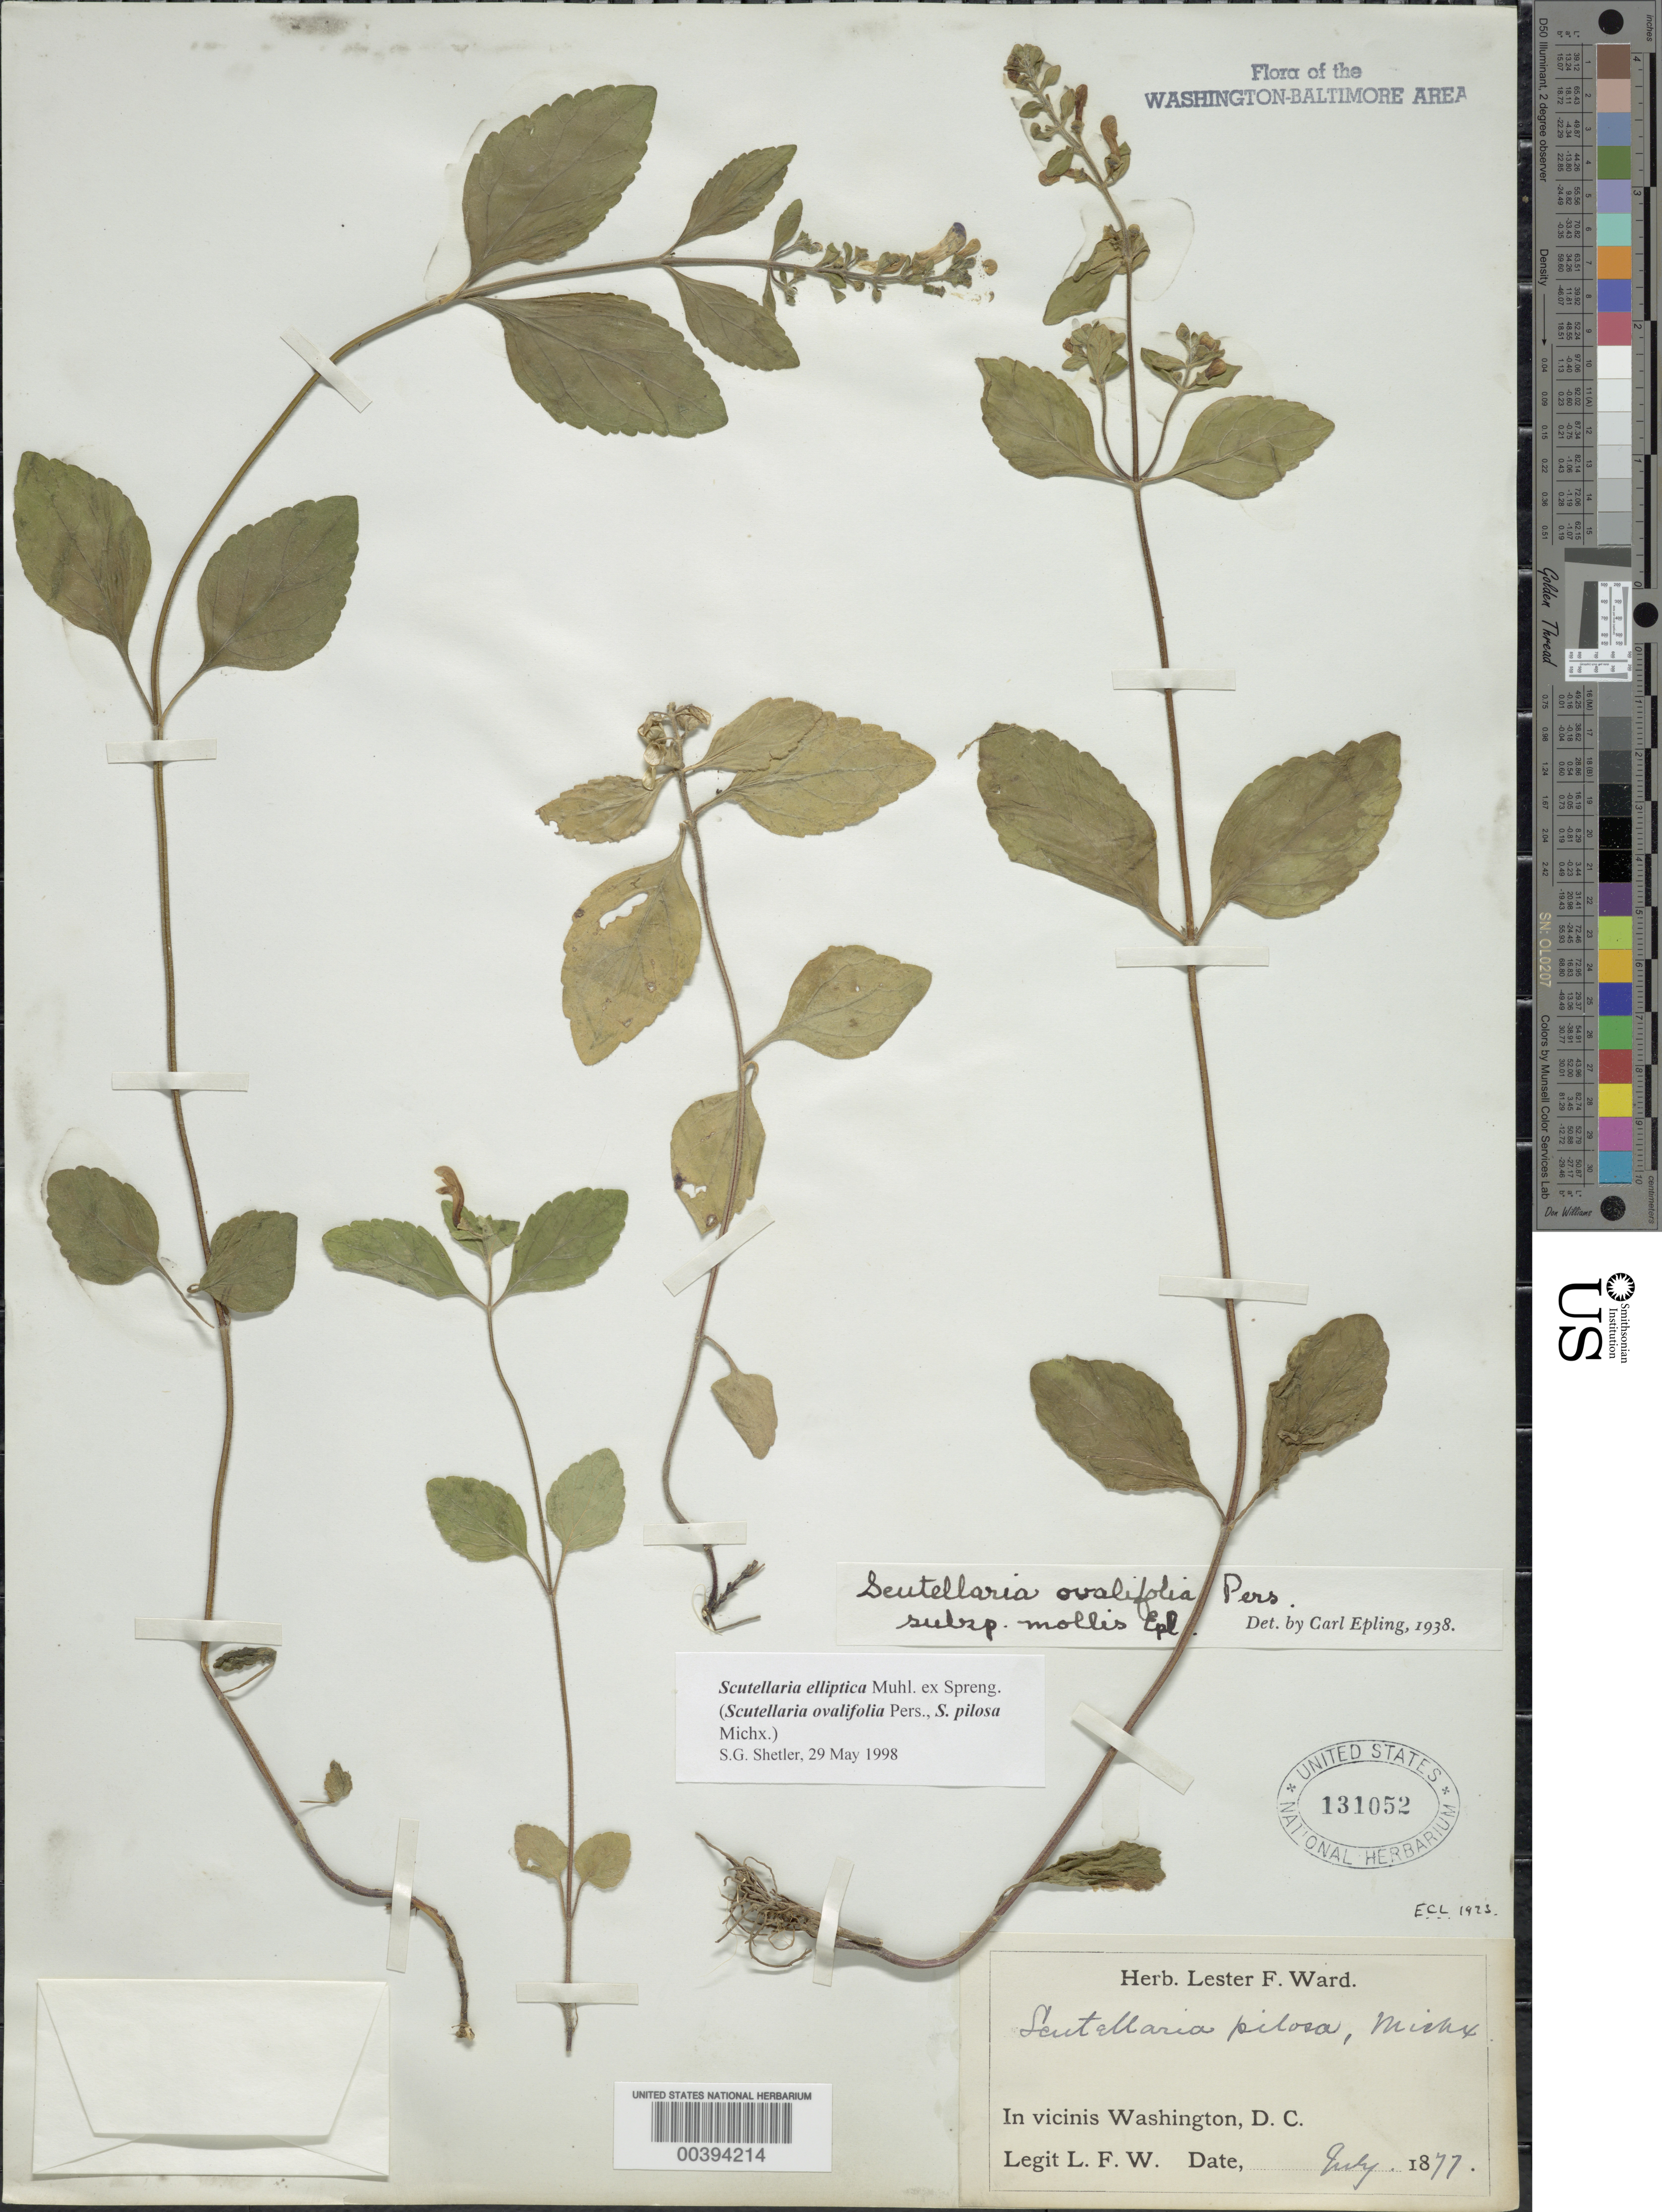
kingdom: Plantae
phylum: Tracheophyta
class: Magnoliopsida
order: Lamiales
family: Lamiaceae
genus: Scutellaria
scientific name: Scutellaria elliptica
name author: Muhl.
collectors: L. F. Ward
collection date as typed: Jul 1877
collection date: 1877-07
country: United States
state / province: District of Columbia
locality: Washington DC area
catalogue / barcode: US 131052